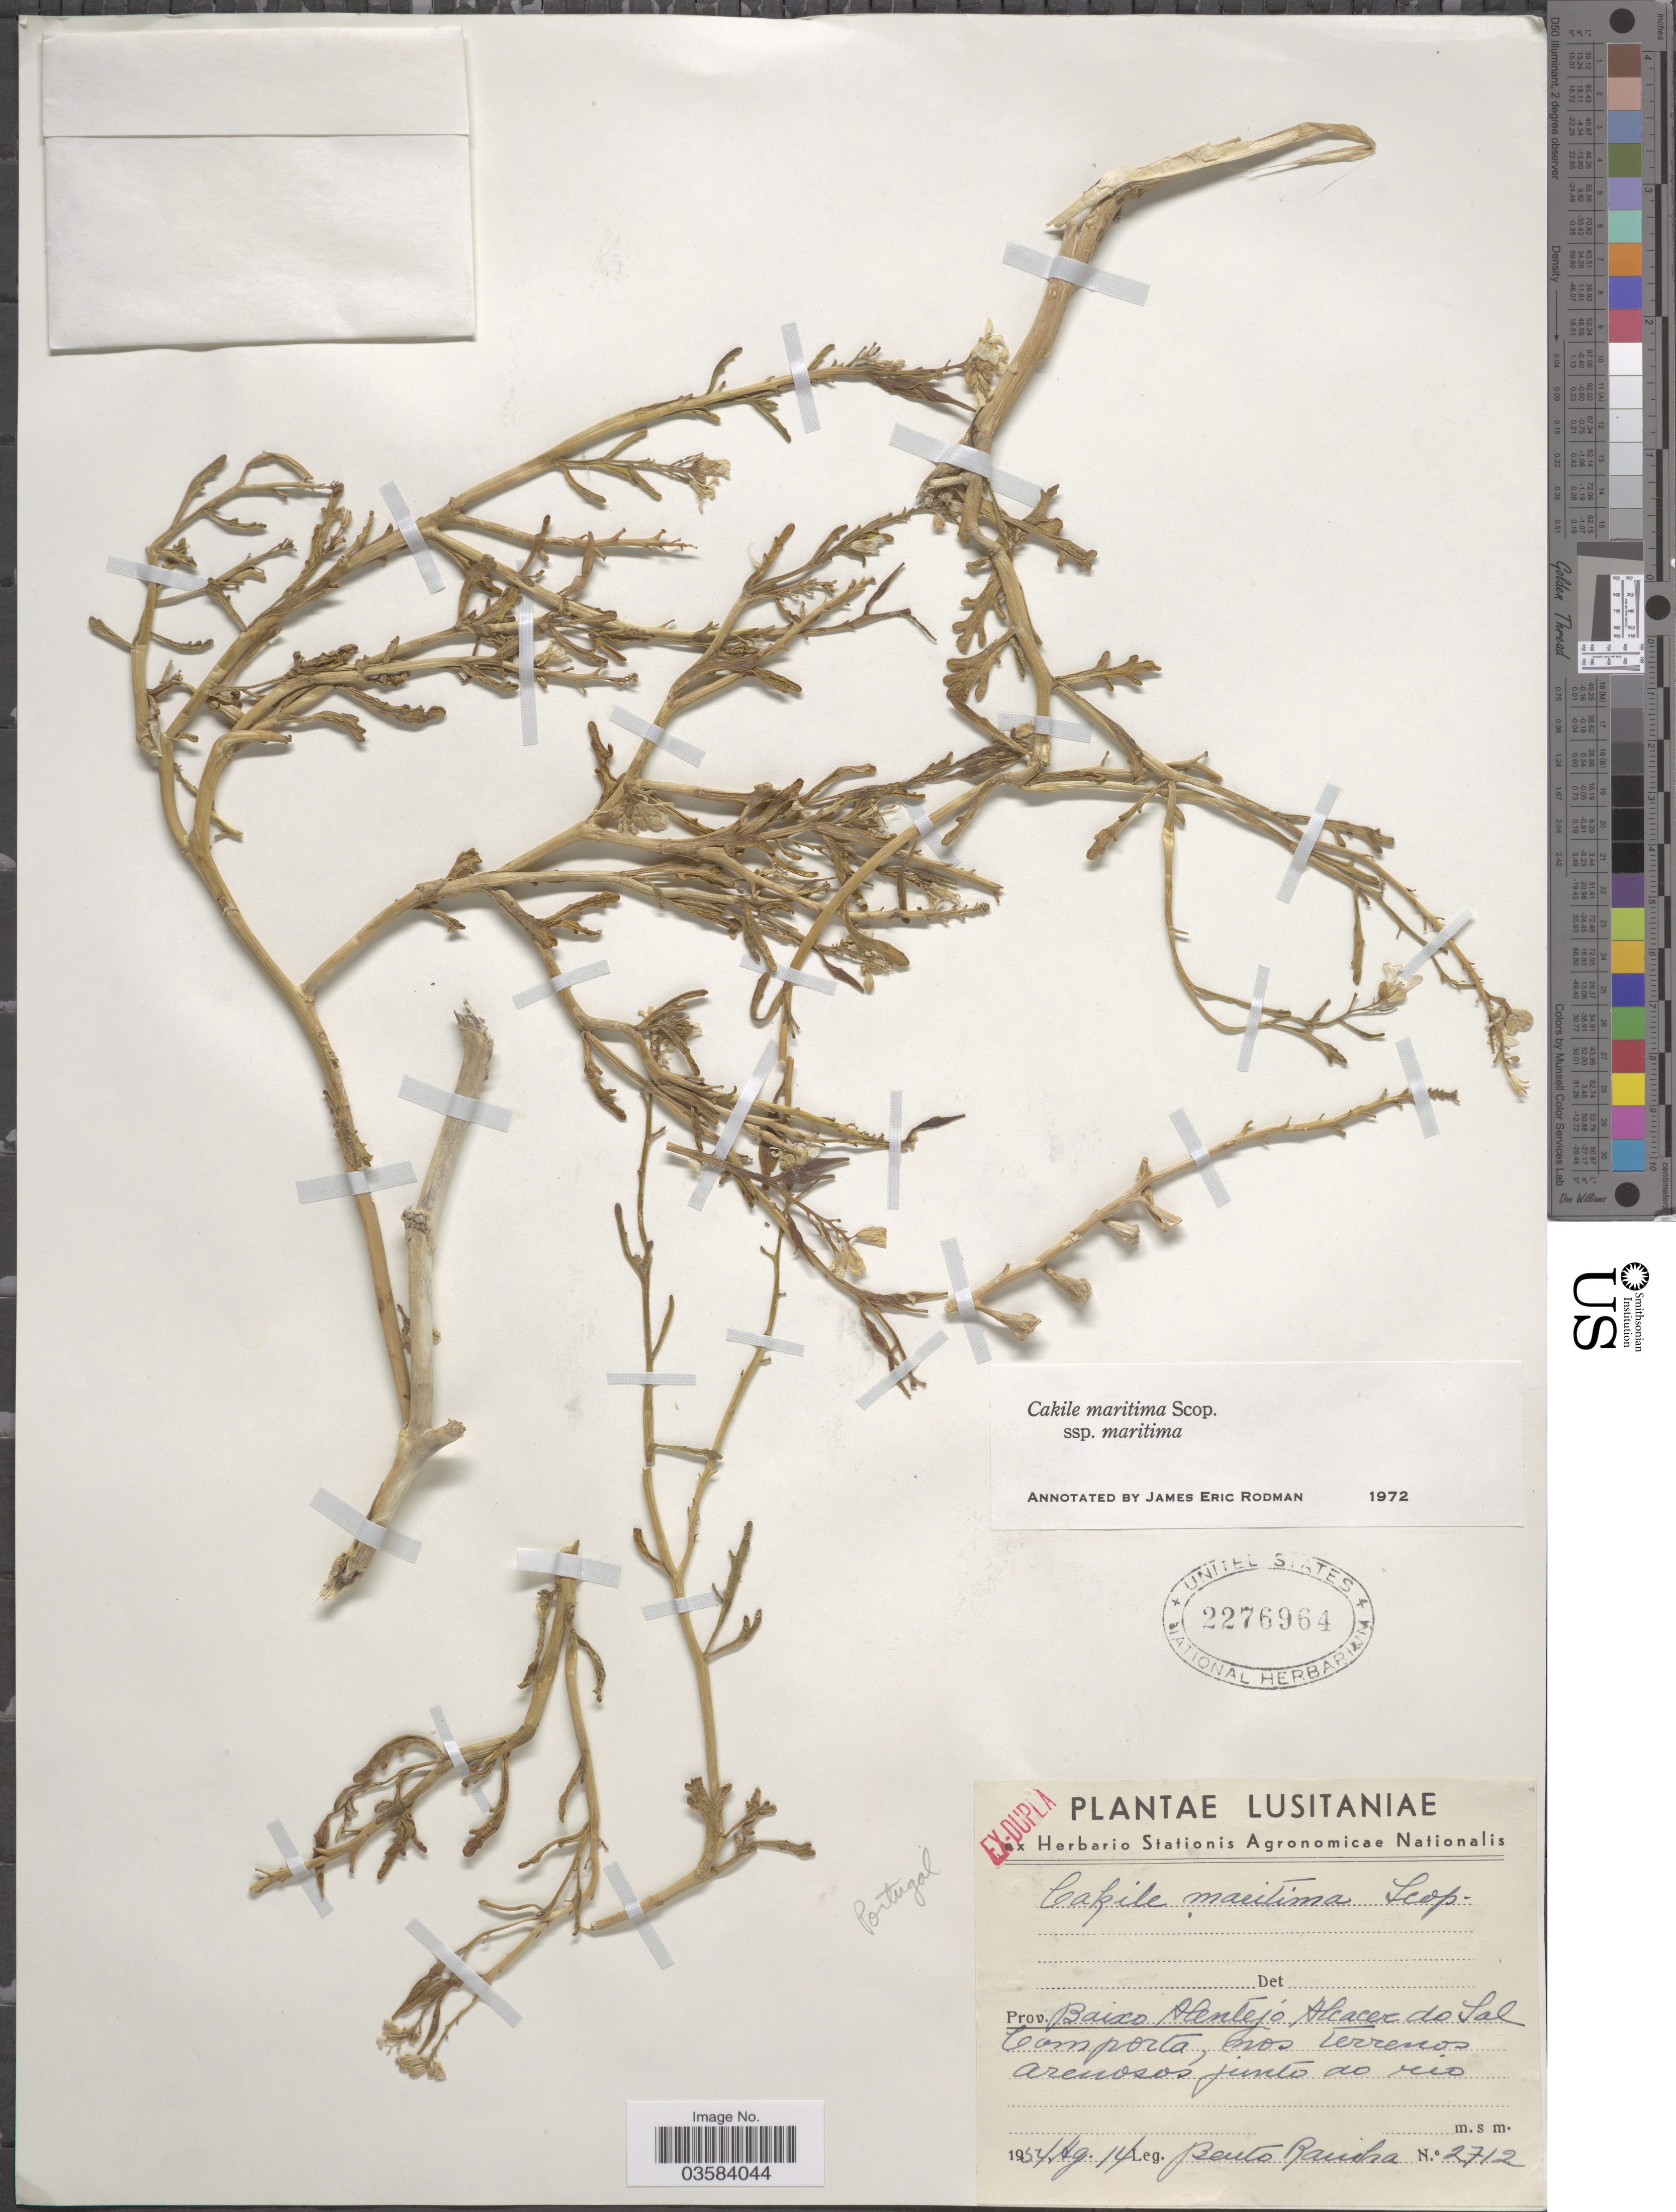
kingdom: Plantae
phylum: Tracheophyta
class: Magnoliopsida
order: Brassicales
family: Brassicaceae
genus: Cakile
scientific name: Cakile maritima subsp. maritima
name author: Scop.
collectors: B. Rainha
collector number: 2712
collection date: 1954-08-14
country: Portugal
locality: Lusitaniae. Prov. Baixo Alentejo Alcacer do Sal Comporta, nos terrenos arenosos junto do [interpreted] rio.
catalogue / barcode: US 2276964